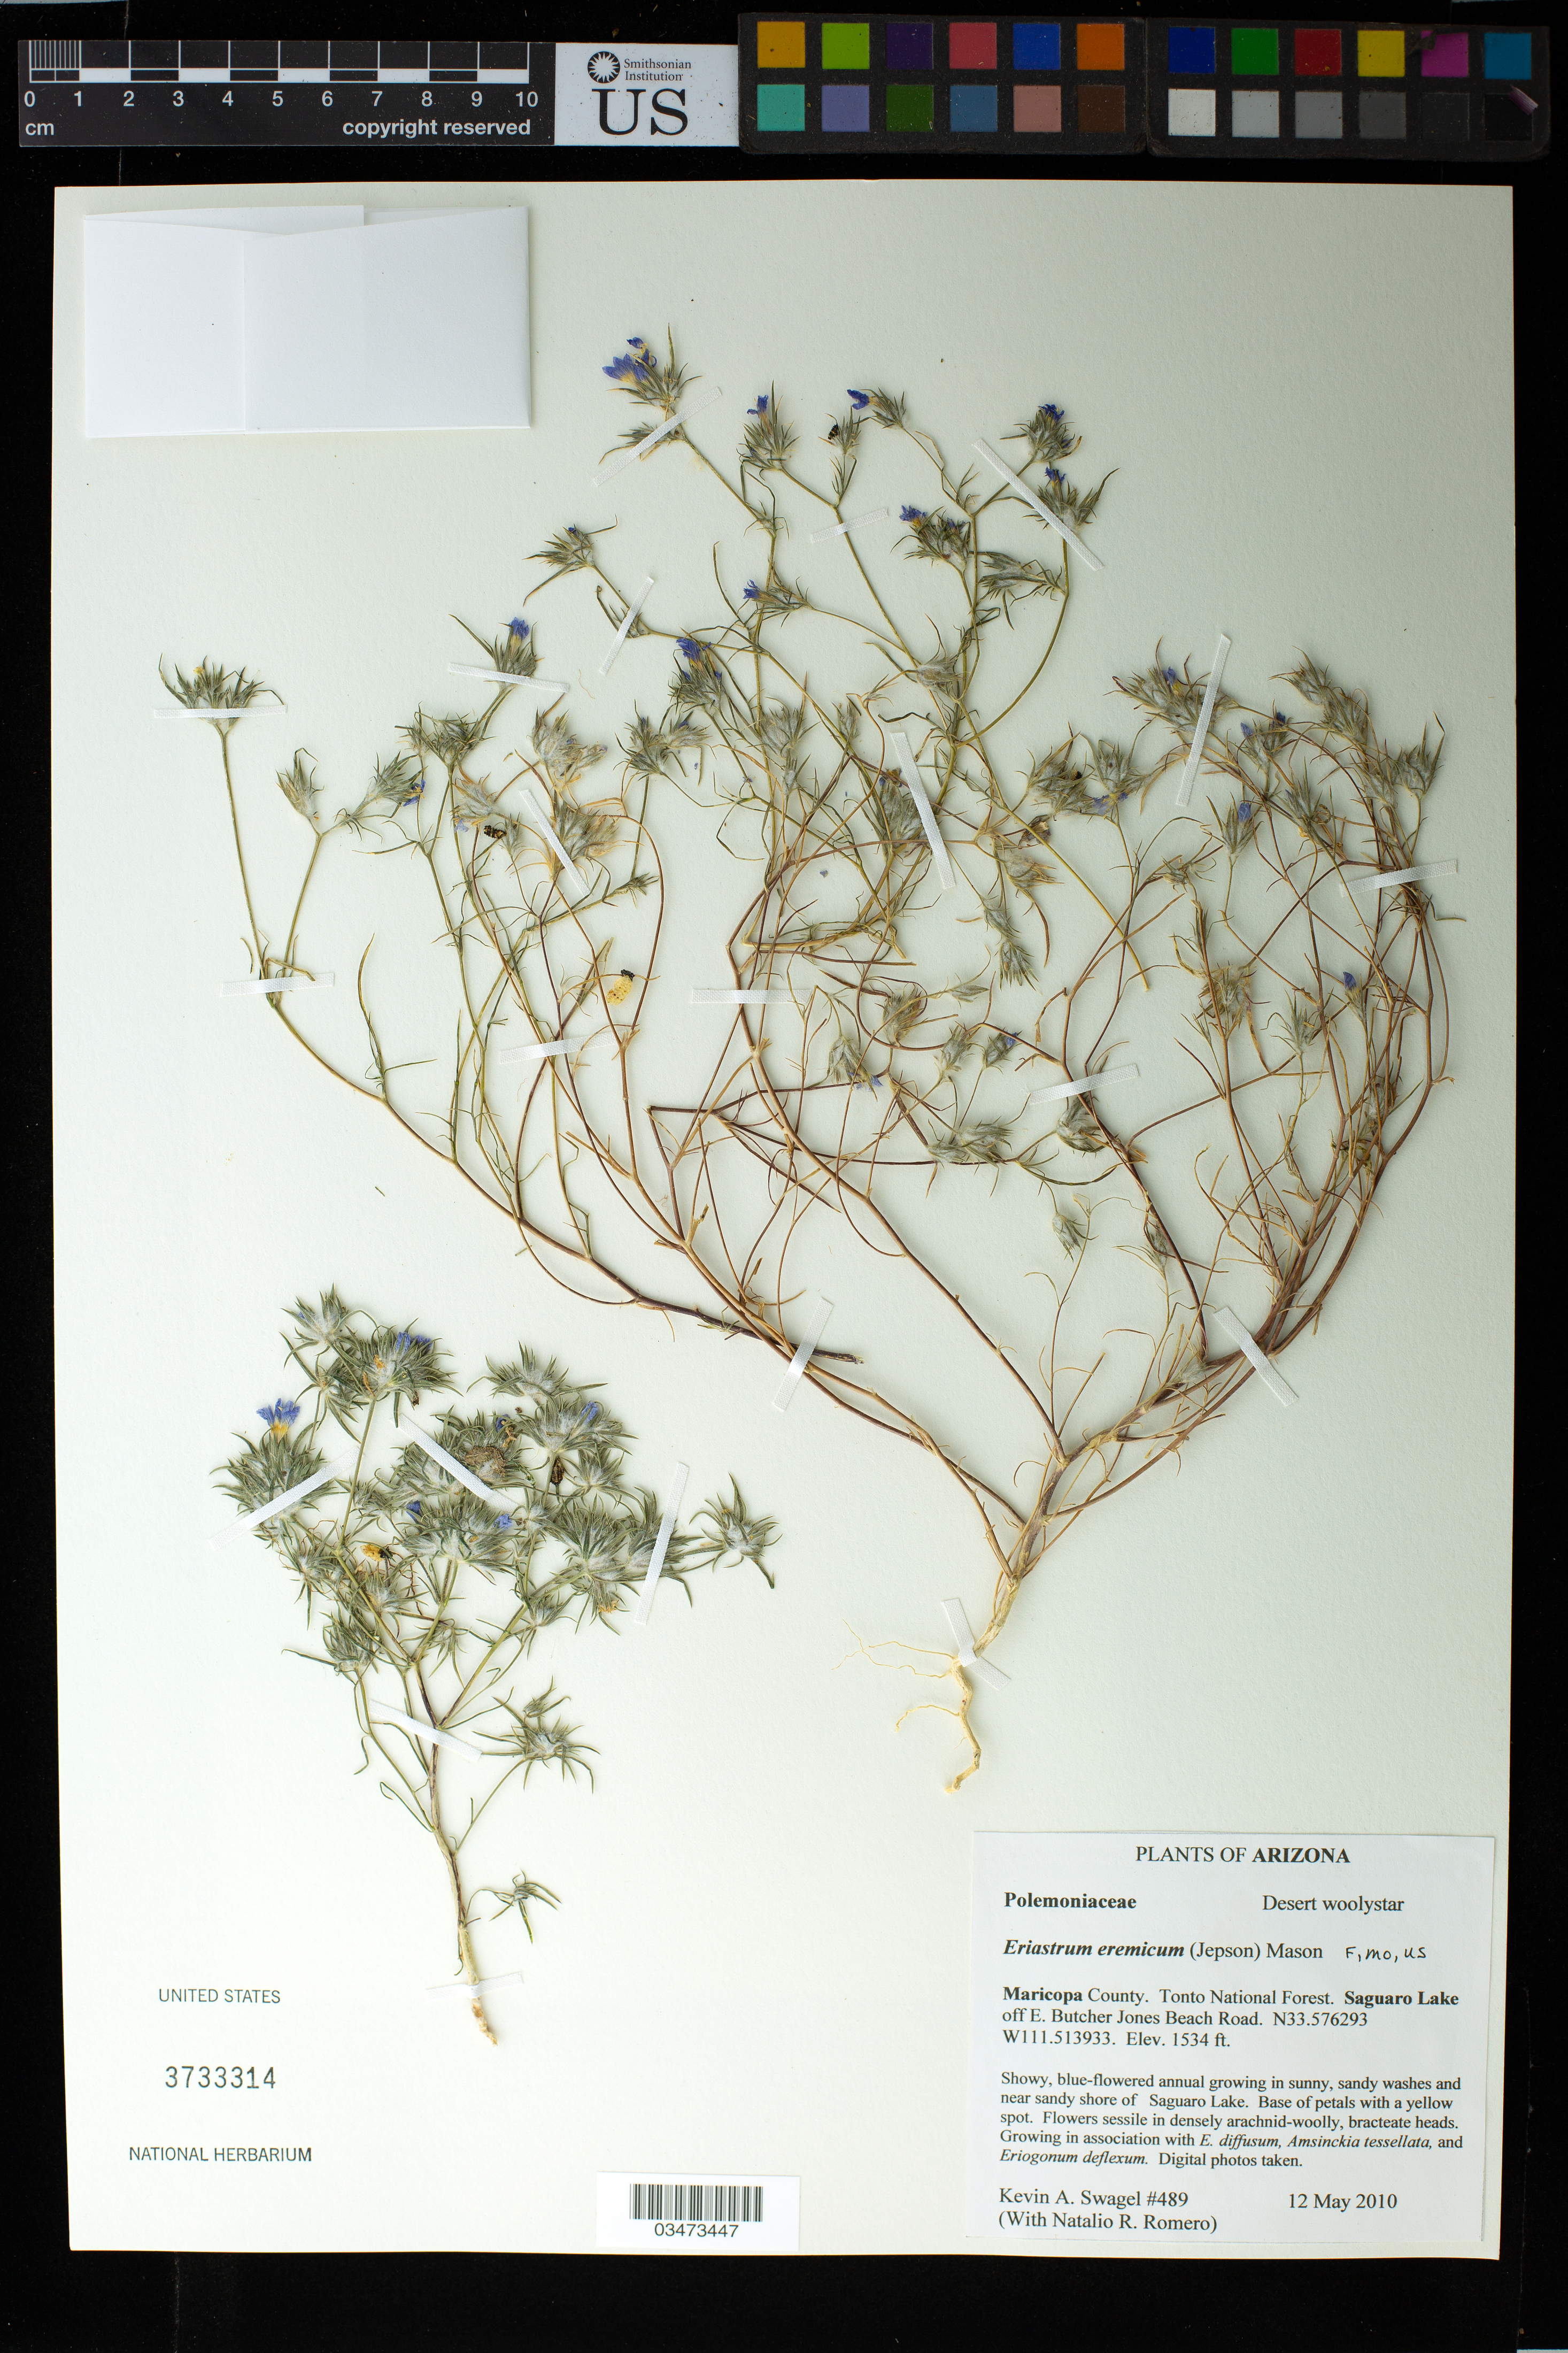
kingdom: Plantae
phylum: Tracheophyta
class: Magnoliopsida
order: Ericales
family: Polemoniaceae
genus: Eriastrum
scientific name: Eriastrum eremicum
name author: (Jeps.) H. Mason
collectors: K. Swagel & N. Romero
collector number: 489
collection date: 2010-05-12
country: United States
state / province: Arizona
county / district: Maricopa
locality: Maricopa County. Tonto National Forest. Saguaro Lake off East Butcher Jones Beach Road.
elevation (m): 468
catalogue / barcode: US 3733314